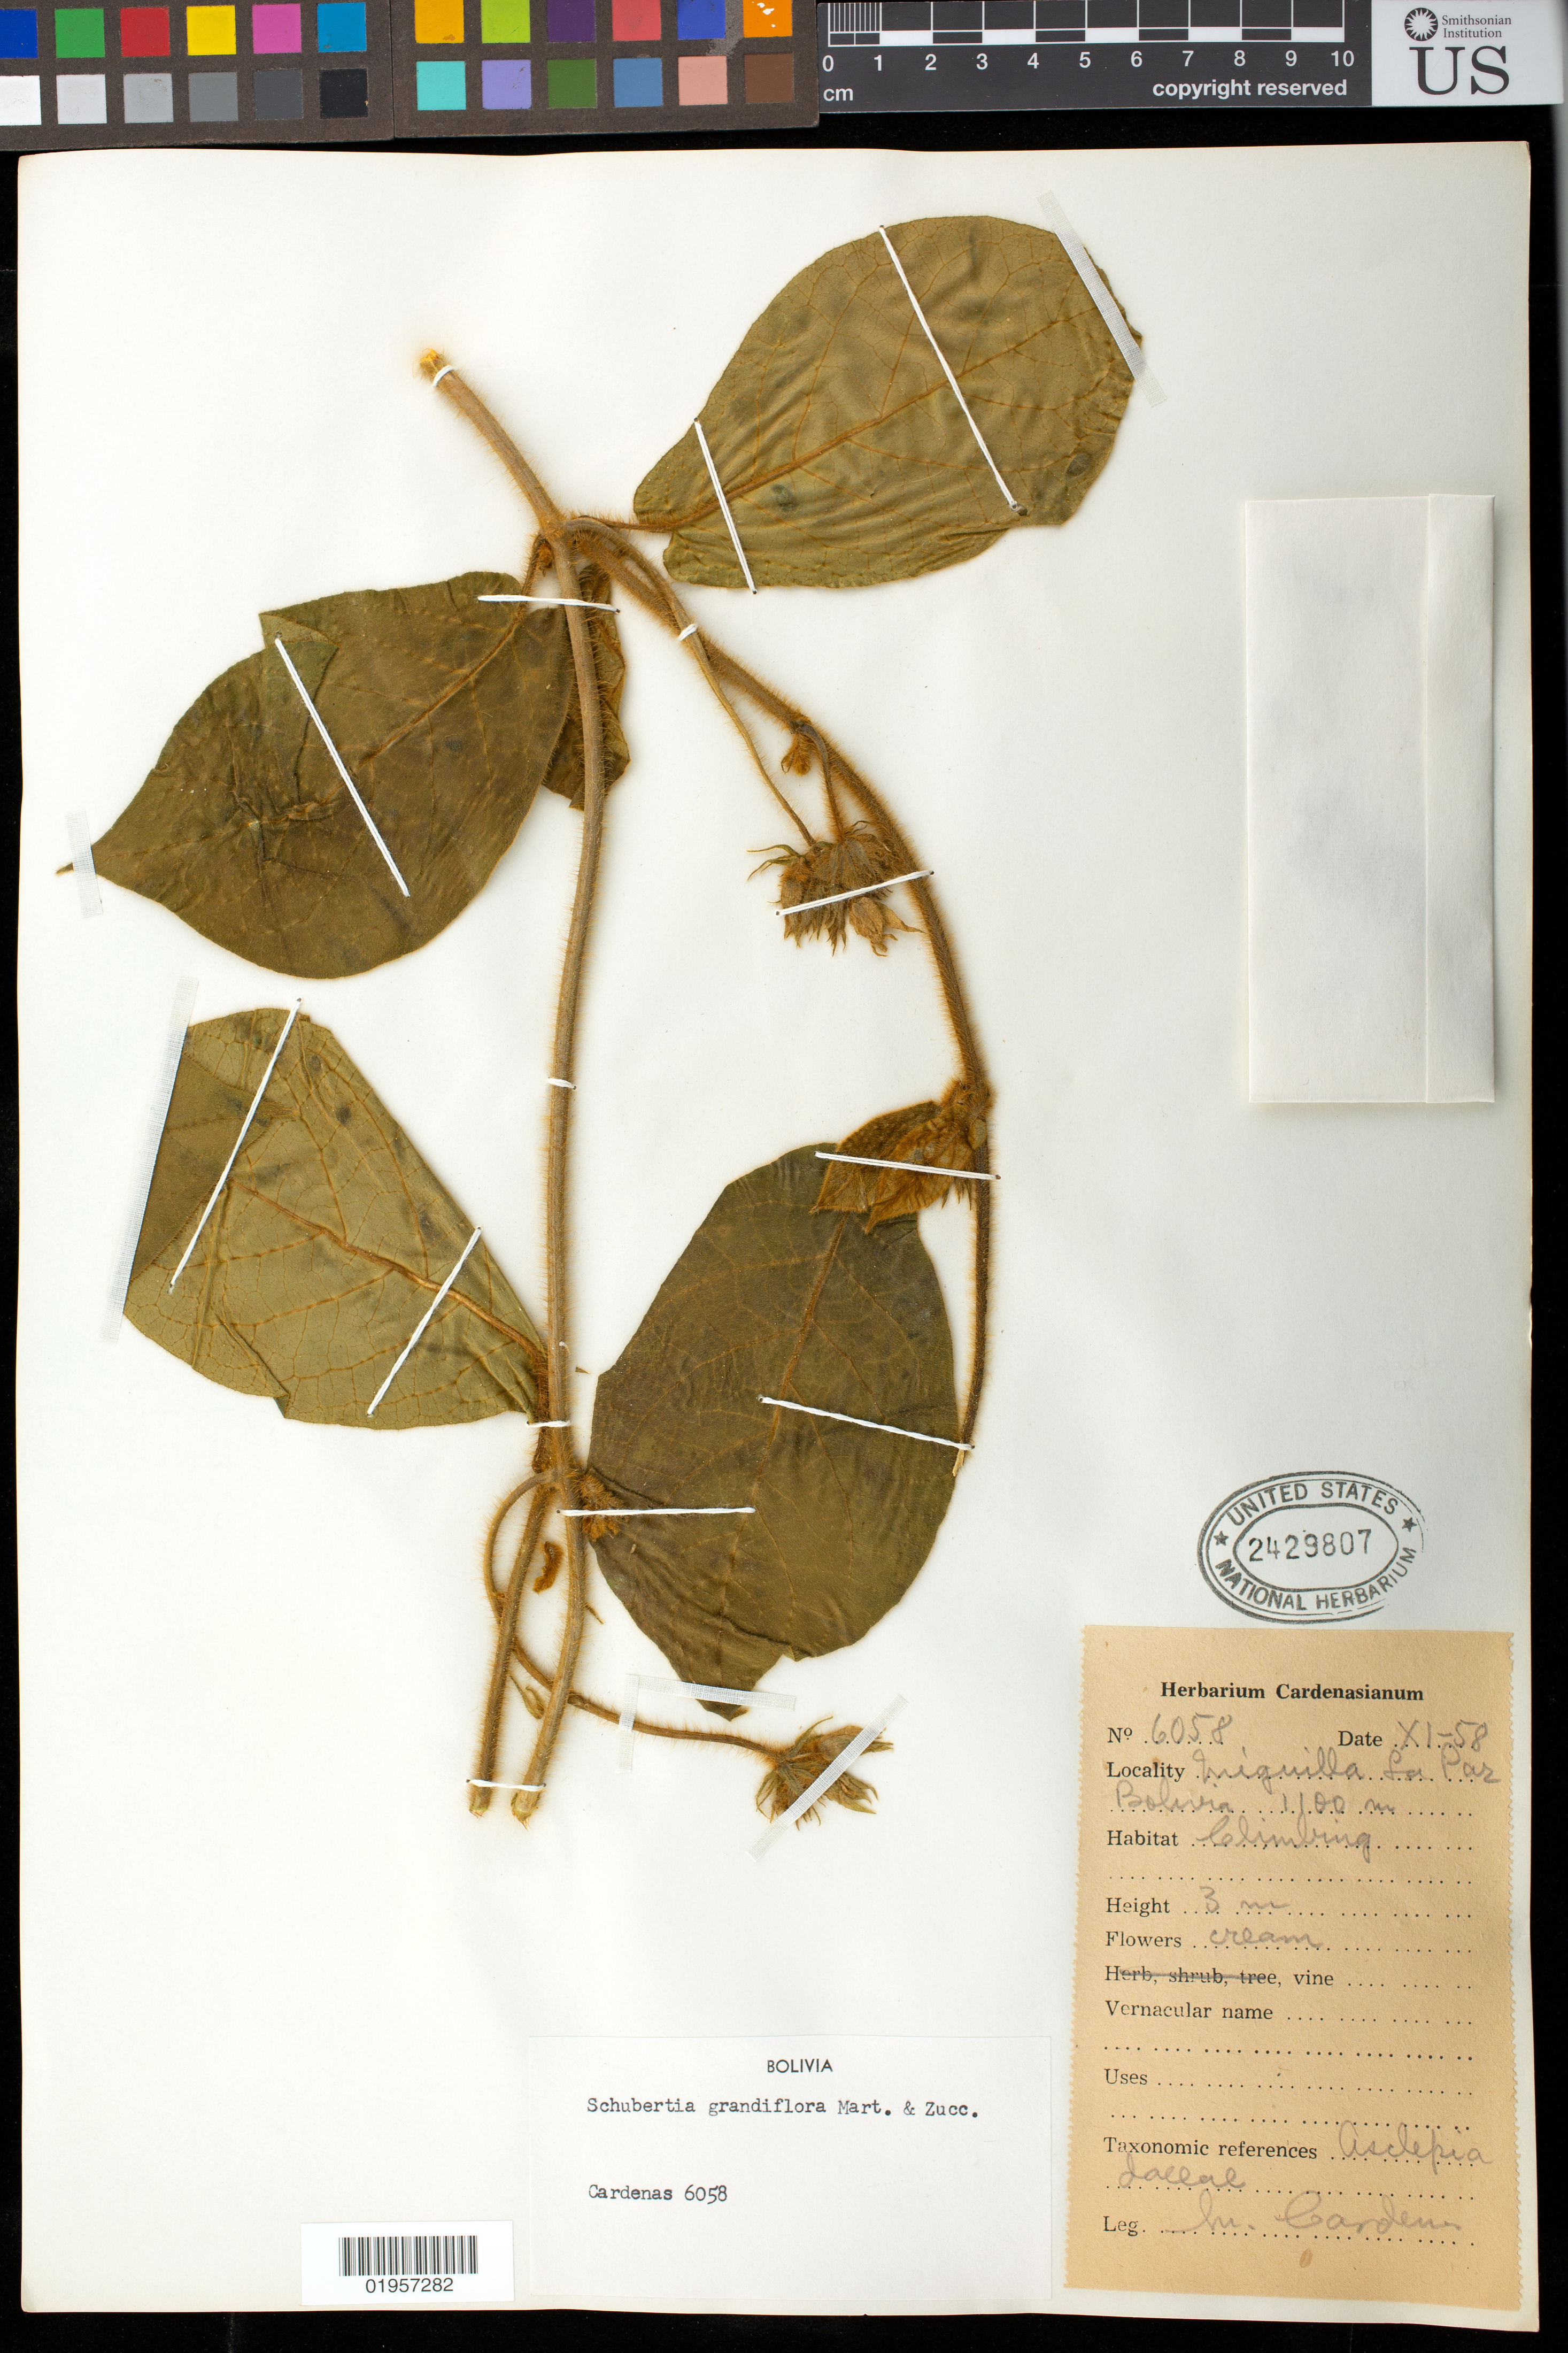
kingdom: Plantae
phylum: Tracheophyta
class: Magnoliopsida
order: Gentianales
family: Apocynaceae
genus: Schubertia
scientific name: Schubertia grandiflora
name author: Mart.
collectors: M. Cárdenas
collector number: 6058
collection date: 1958-11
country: Bolivia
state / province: La Paz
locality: Miguilla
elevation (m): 1100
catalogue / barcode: US 2429807